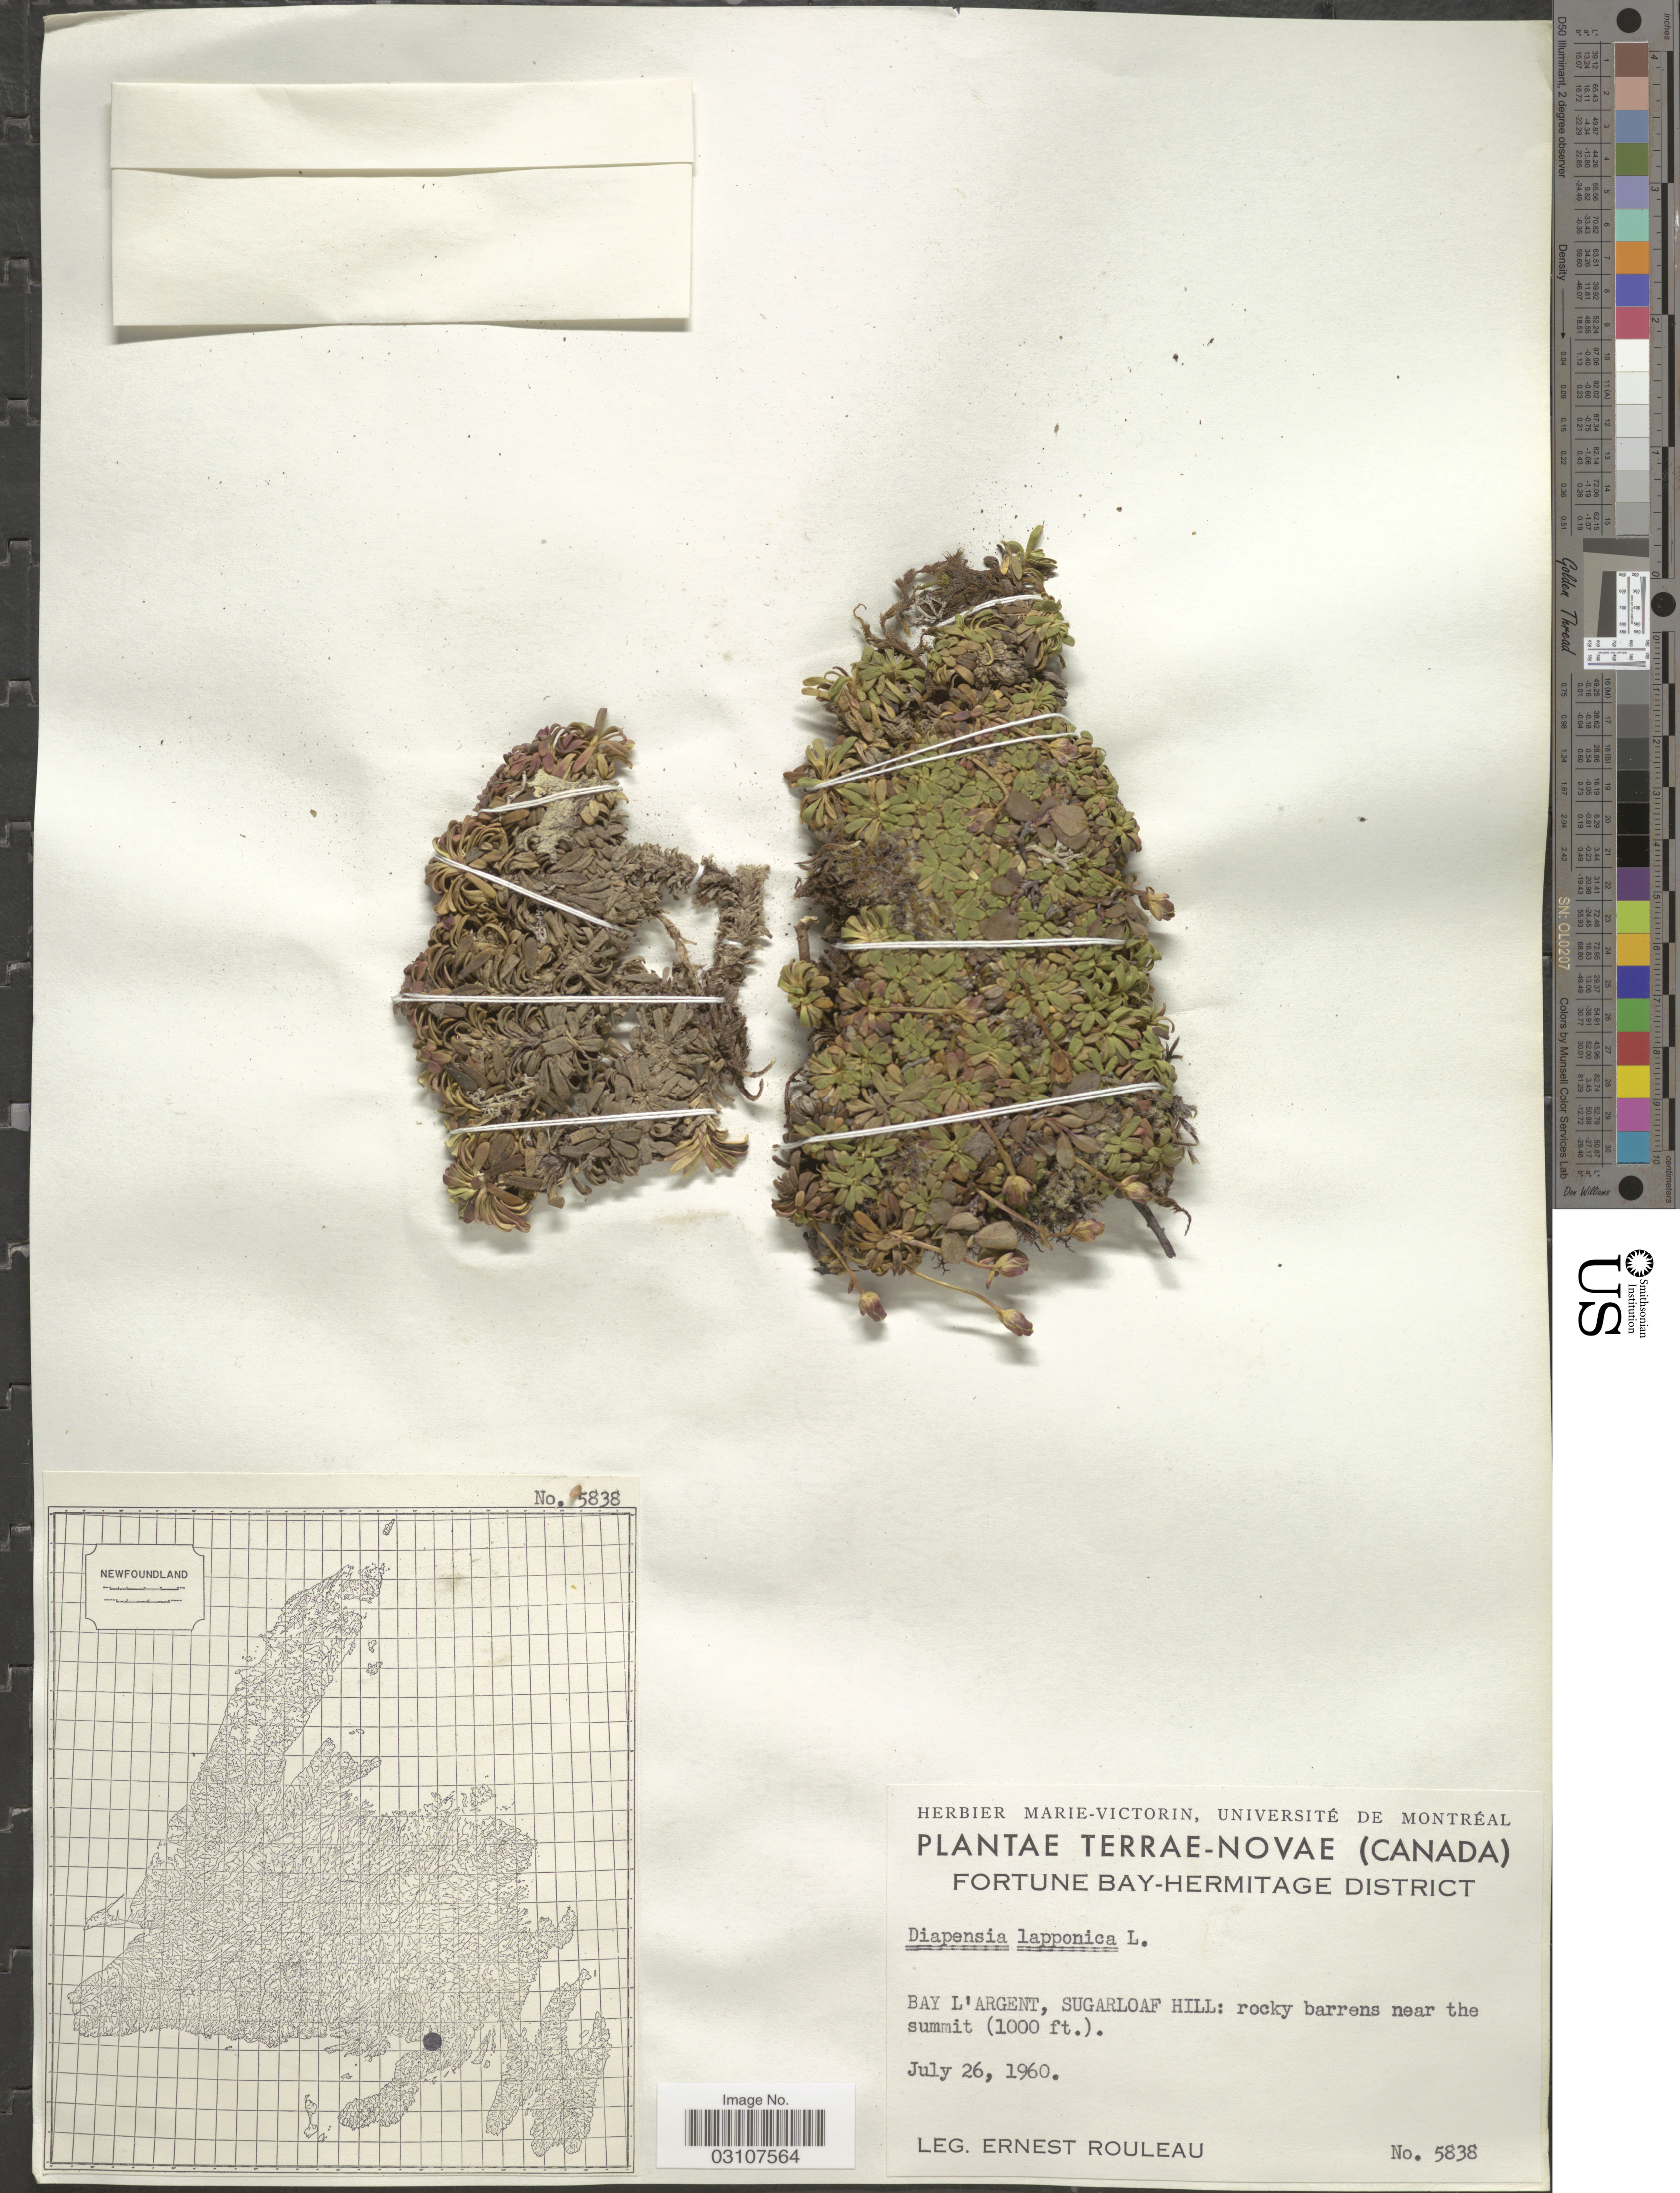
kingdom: Plantae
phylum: Tracheophyta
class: Magnoliopsida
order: Ericales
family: Diapensiaceae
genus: Diapensia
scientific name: Diapensia lapponica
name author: L.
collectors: J. Rouleau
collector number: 5838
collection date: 1960-07-26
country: Canada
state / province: Newfoundland and Labrador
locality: Terrae-Novae. Fortune Bay-Hermitage District. Bay l'Argent Sugarloaf Hill: rocky barrens near the summit.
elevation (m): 305